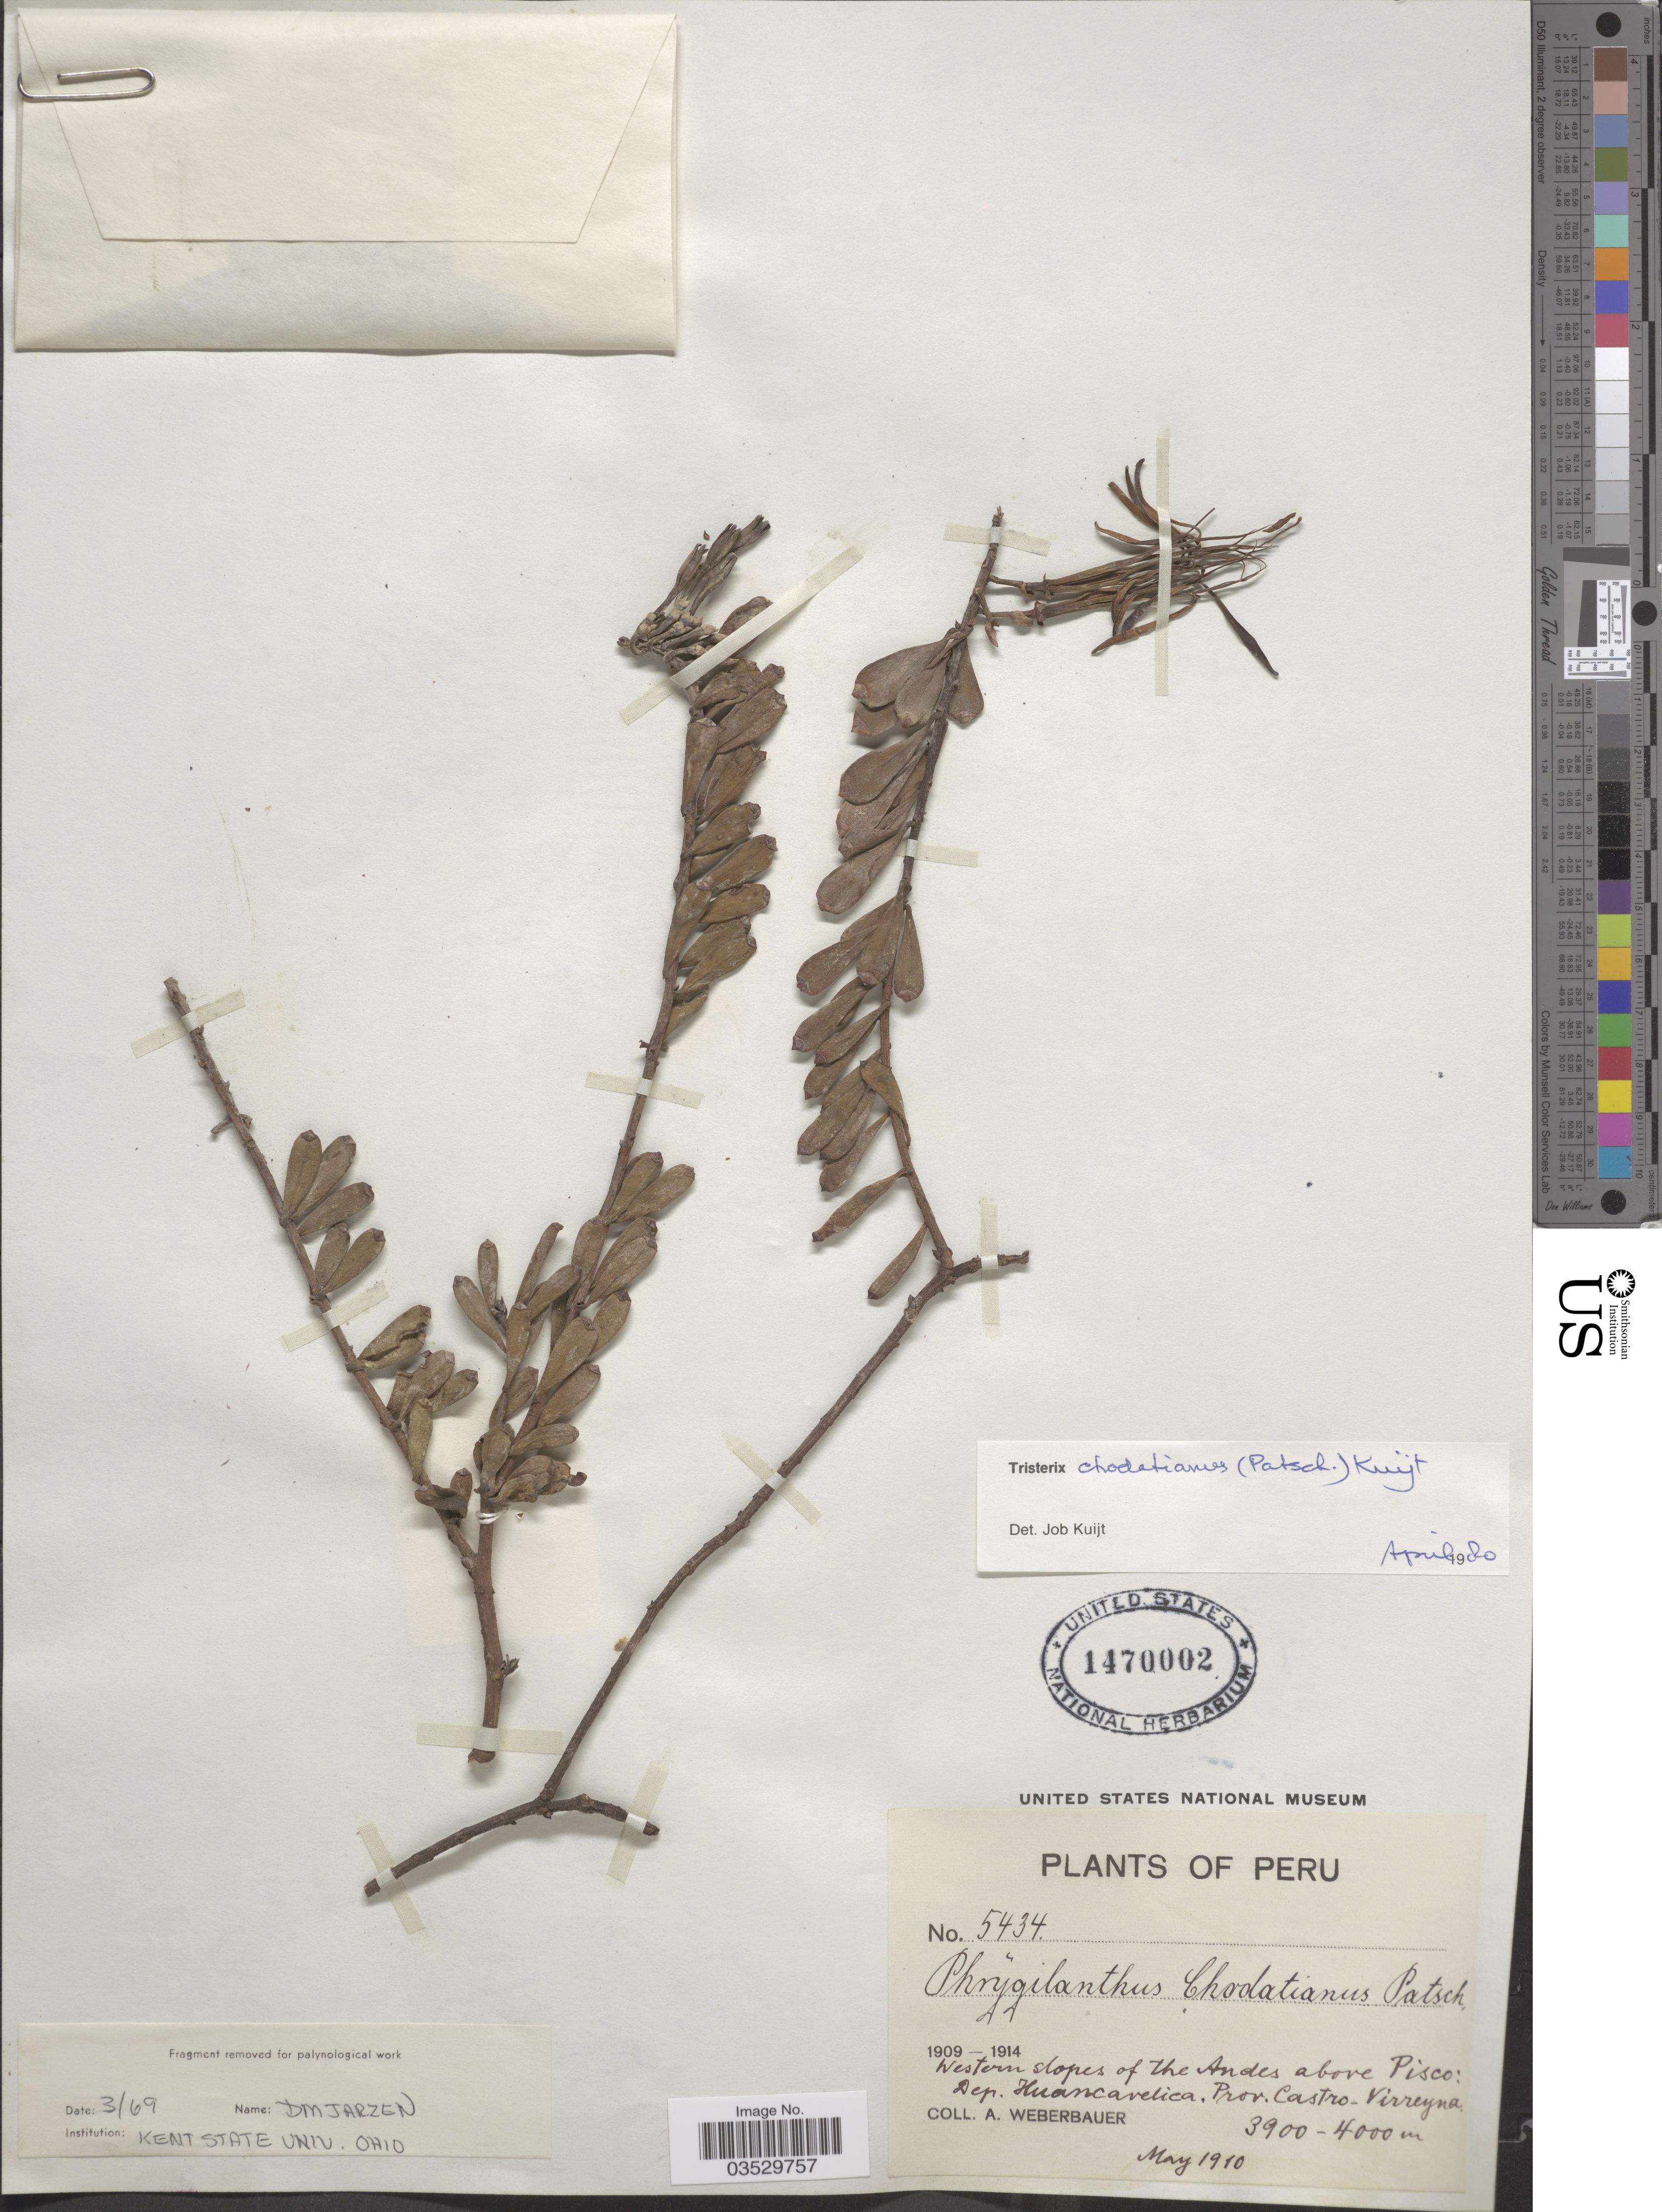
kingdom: Plantae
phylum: Tracheophyta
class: Magnoliopsida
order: Santalales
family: Loranthaceae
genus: Tristerix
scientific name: Tristerix chodatianus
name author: (Pacz.) Kuijt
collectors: A. Weberbauer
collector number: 5434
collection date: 1910-05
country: Peru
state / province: Huancavelica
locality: Western slopes of the Andes above Pisco: Dep. Huancavelica. Prov. Castro-Virreyna.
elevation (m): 3900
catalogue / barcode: US 1470002